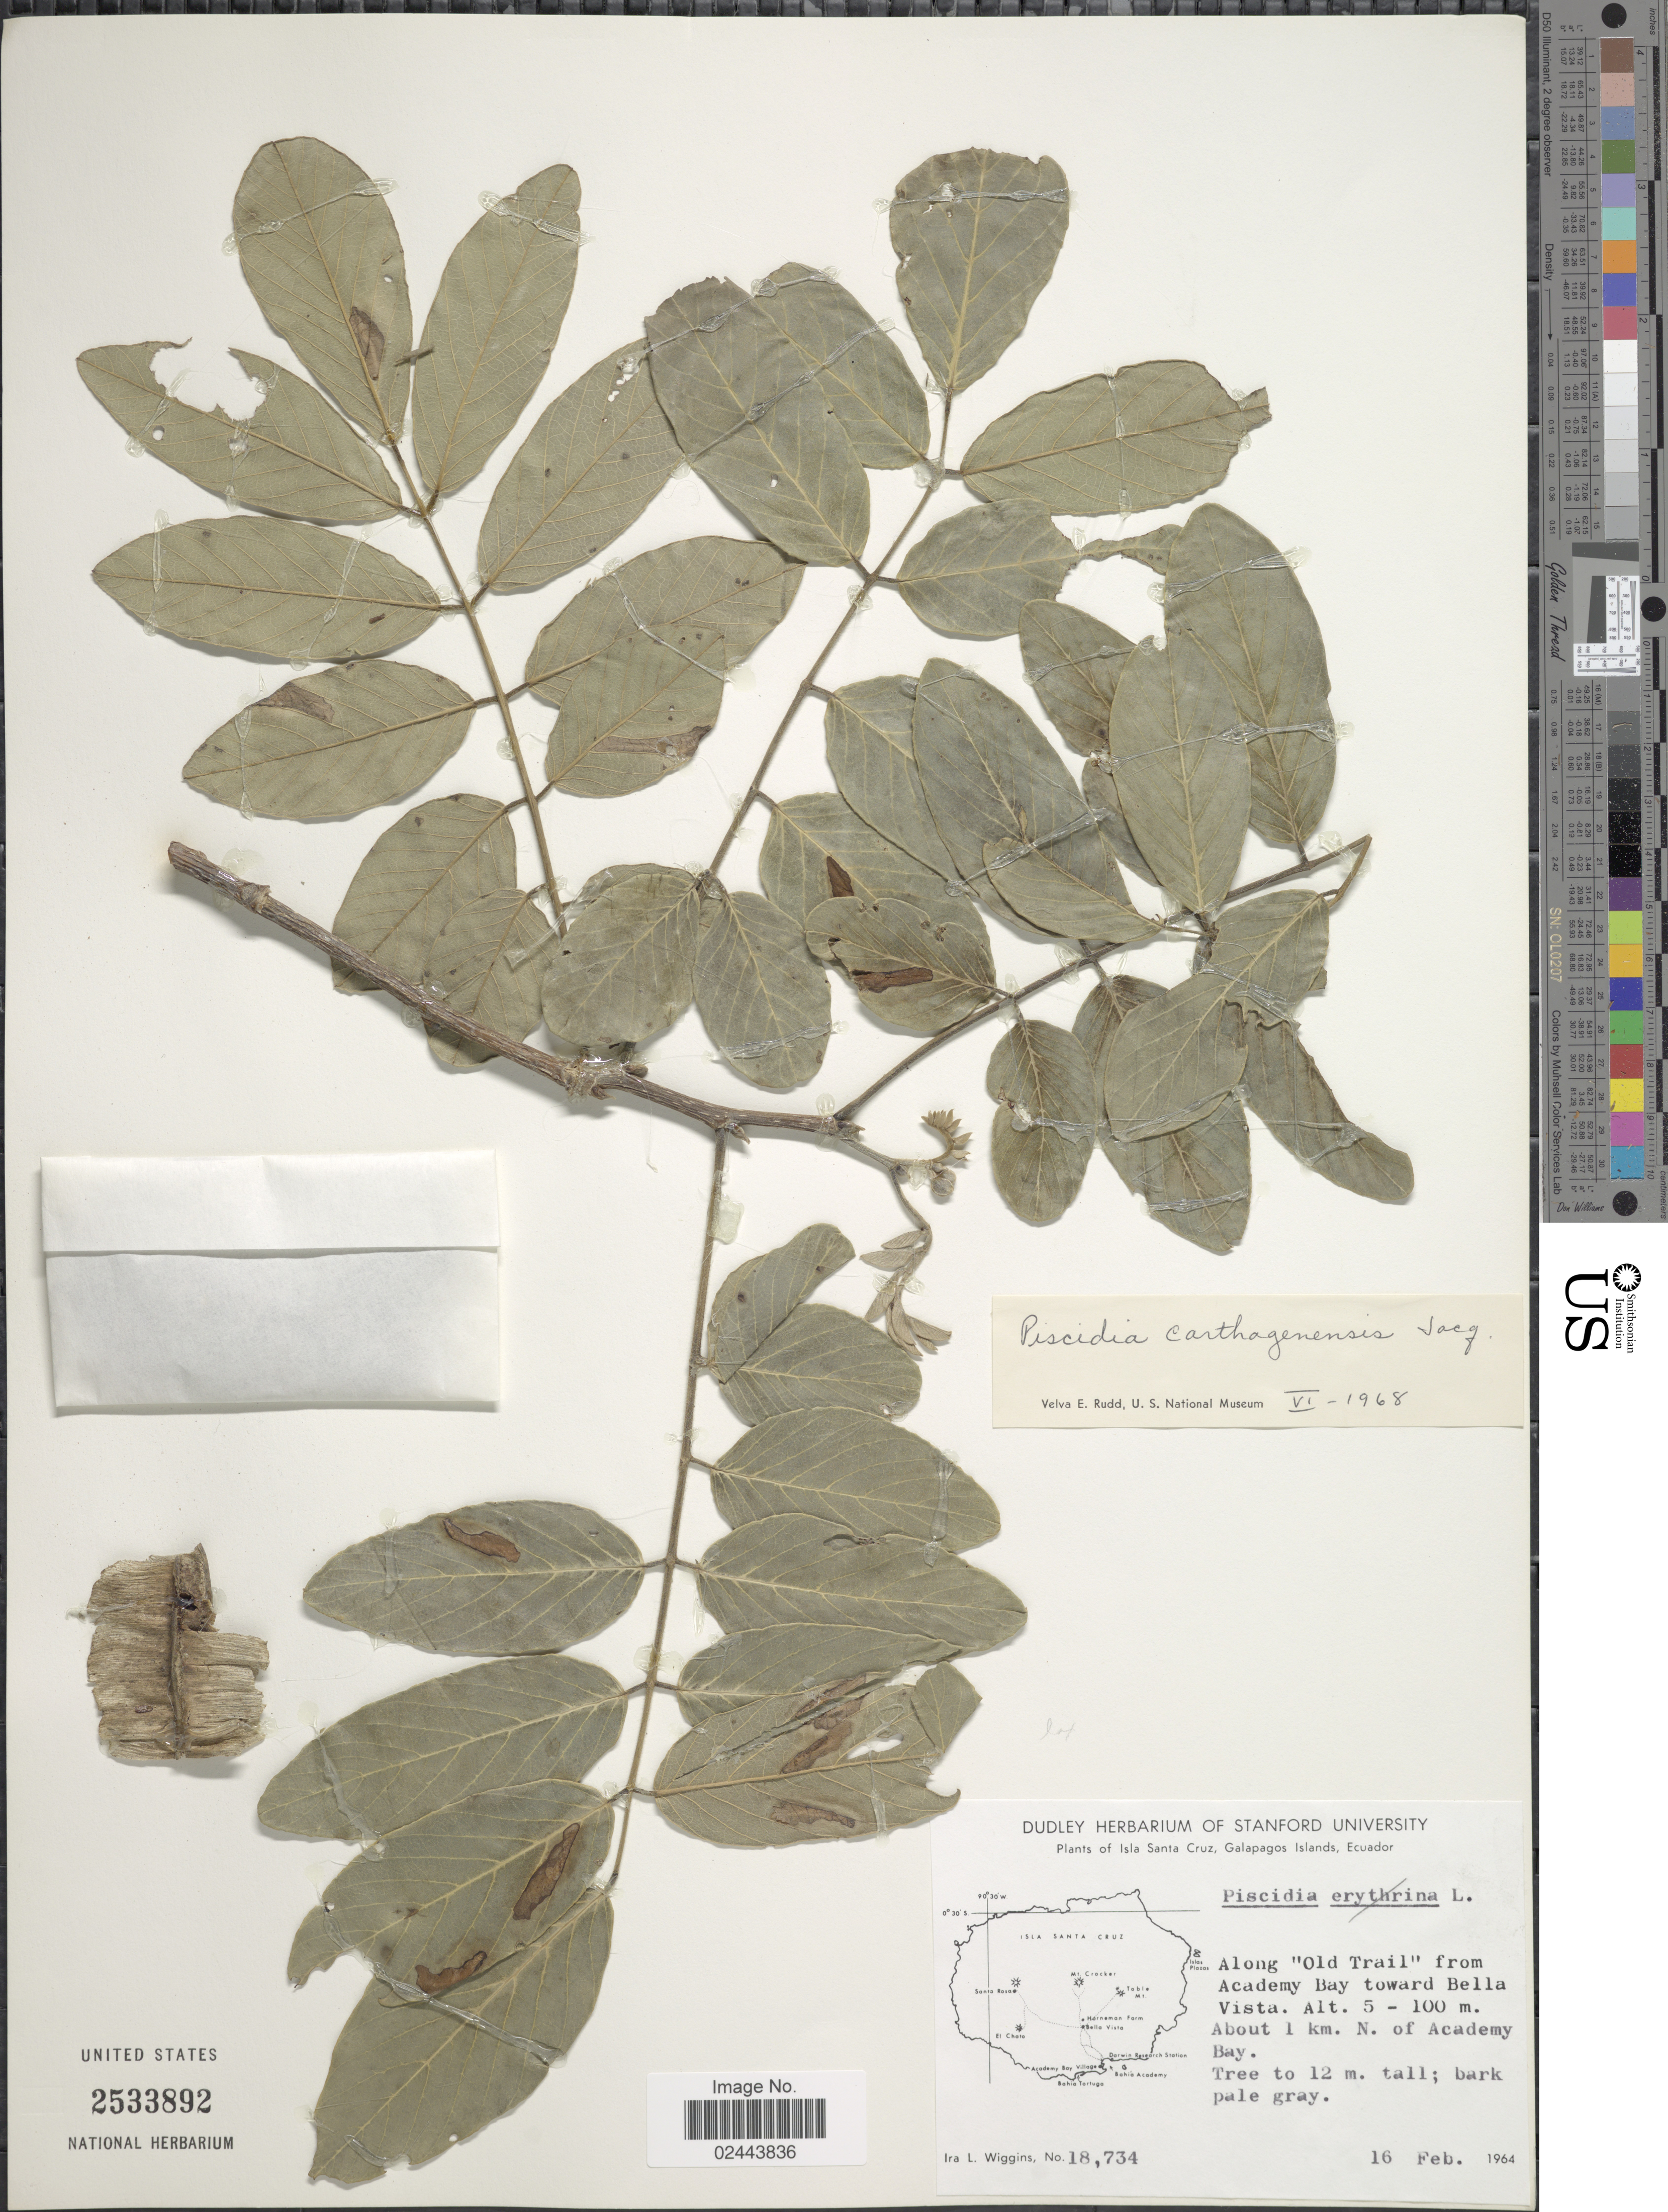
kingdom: Plantae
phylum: Tracheophyta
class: Magnoliopsida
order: Fabales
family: Fabaceae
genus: Piscidia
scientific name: Piscidia carthagenensis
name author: Jacq.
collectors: I. L. Wiggins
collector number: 18734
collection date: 1964-02-16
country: Ecuador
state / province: Colón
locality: Isla Santa Cruz, Galapagos Islands, along "Old Trail"from Academy Bay toward Bella Vista, about 1 km. N. of Academy Bay.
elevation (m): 5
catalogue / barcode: US 2533892